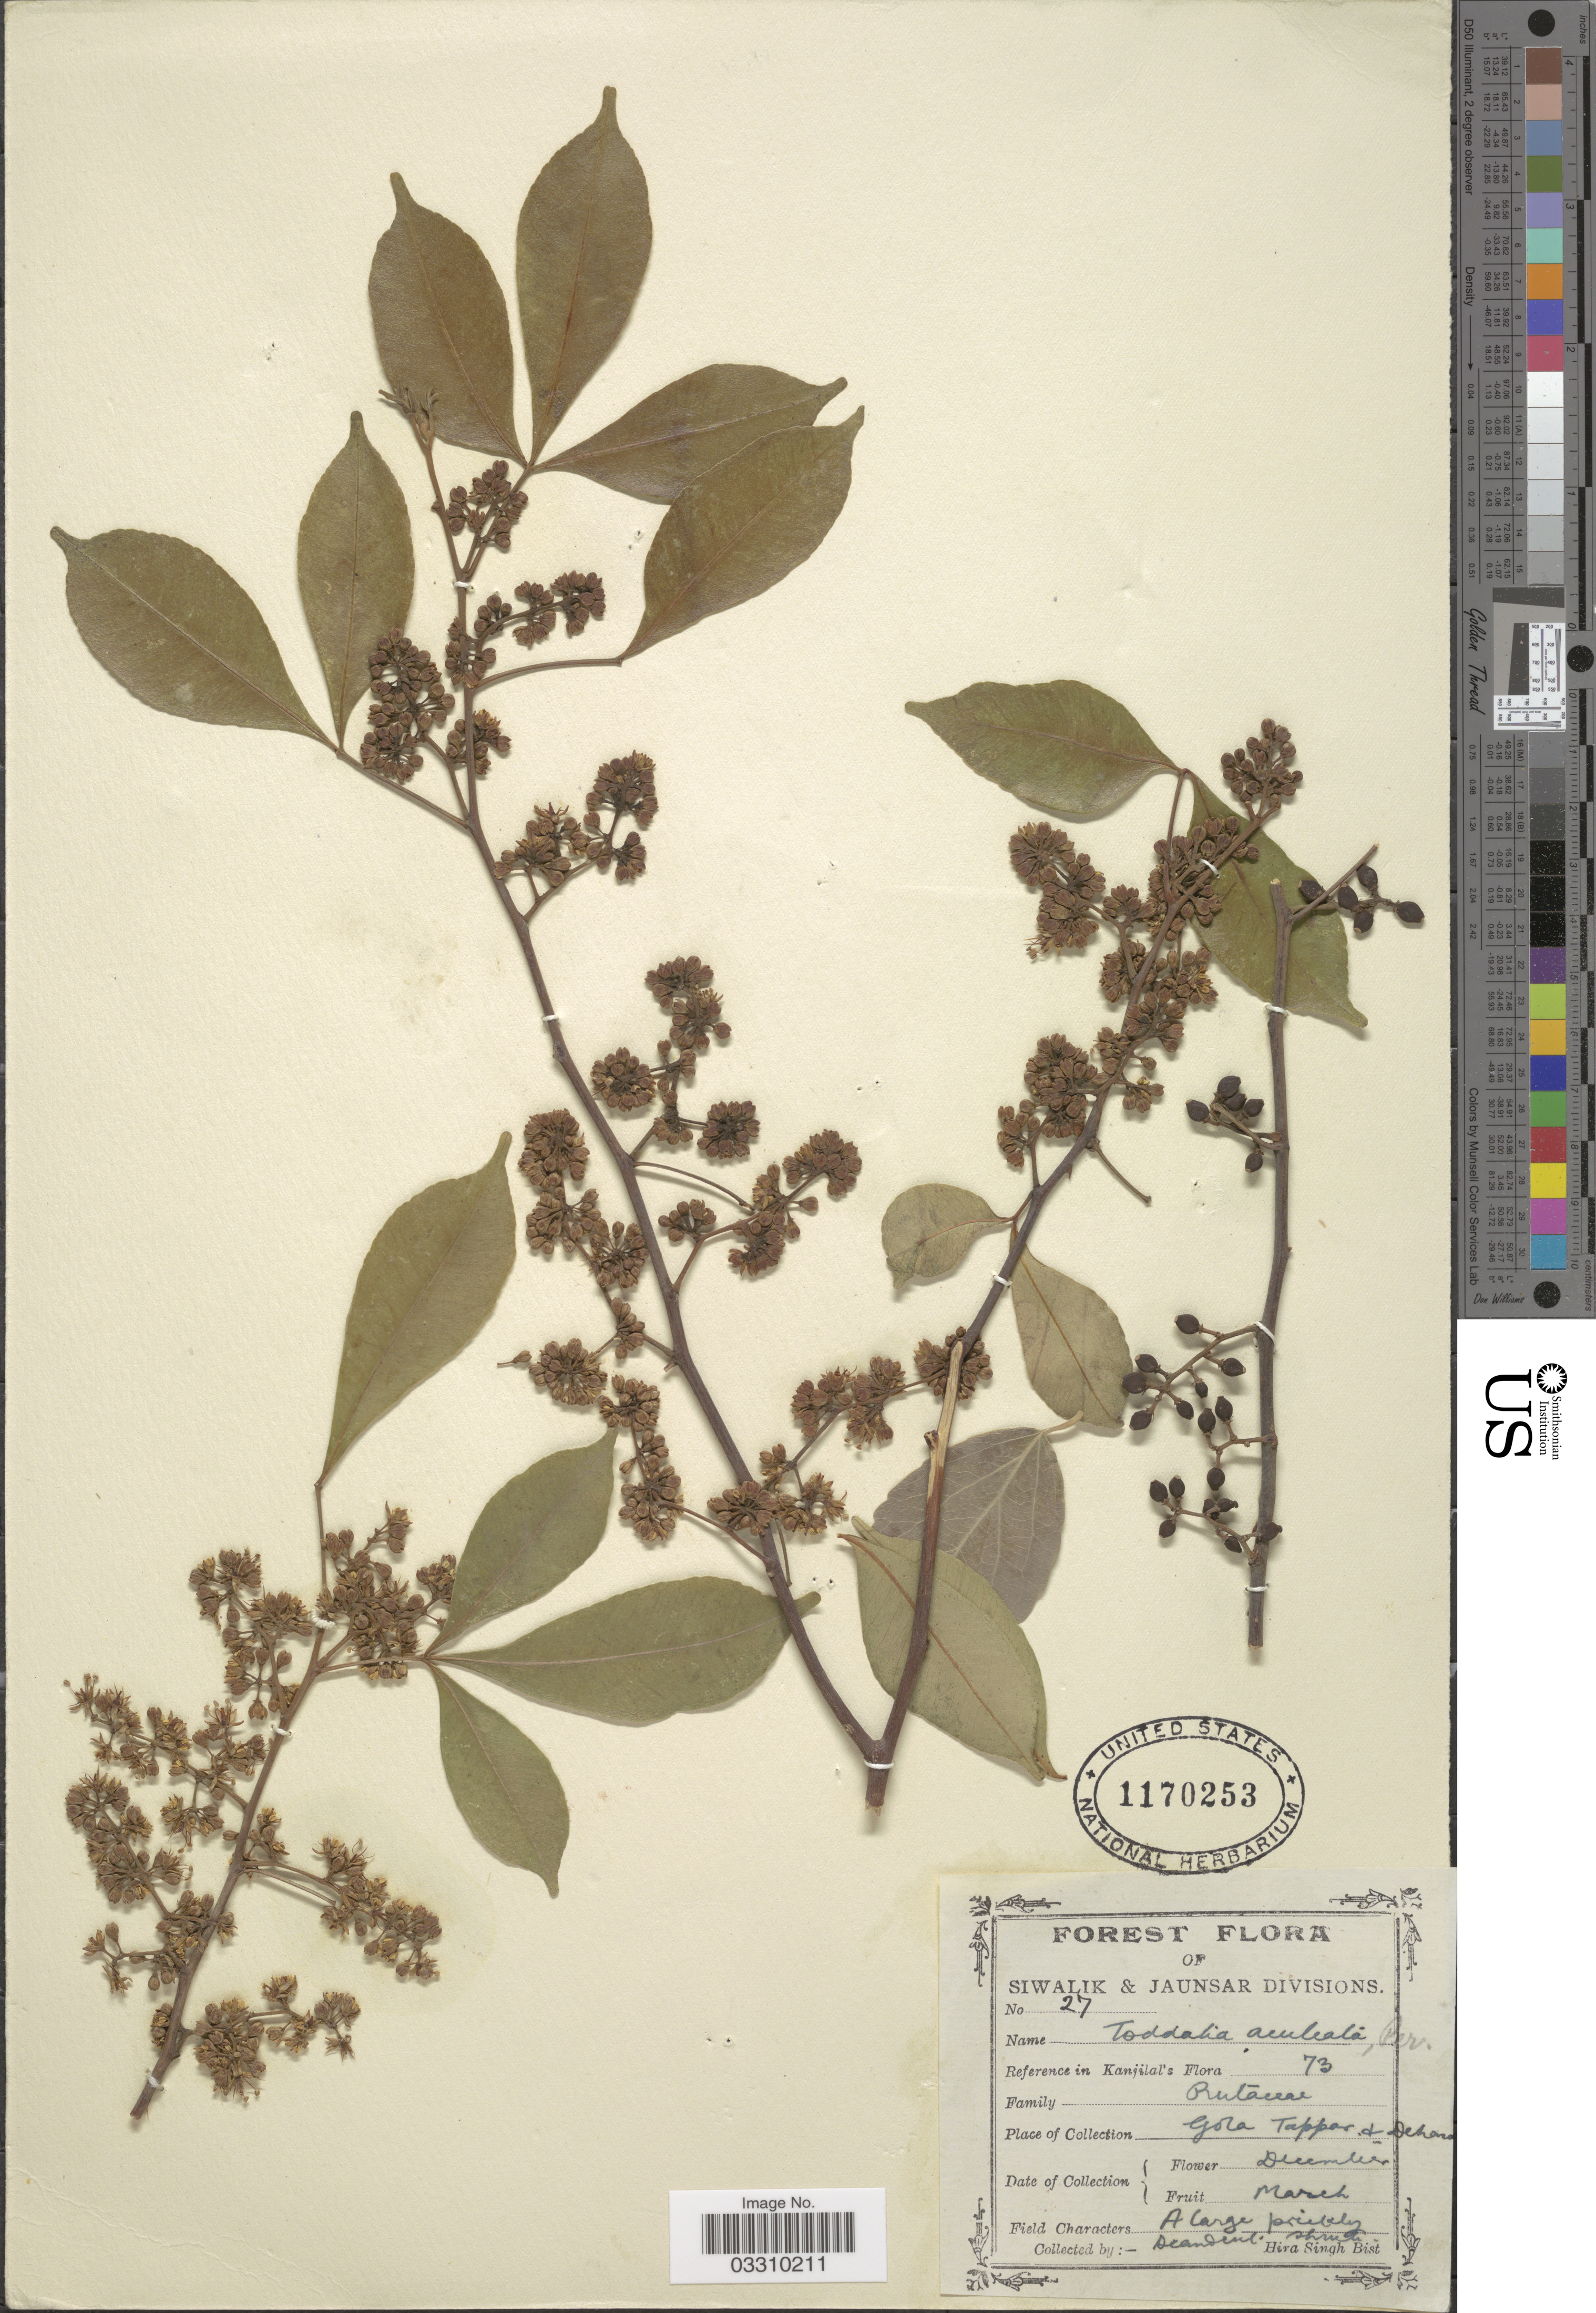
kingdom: Plantae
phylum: Tracheophyta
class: Magnoliopsida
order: Sapindales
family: Rutaceae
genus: Zanthoxylum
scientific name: Zanthoxylum asiaticum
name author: (L.) Appelhans et al.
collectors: H. Bist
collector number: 27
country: India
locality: Siwalik & Jaunsar Divisions. Gola Tapper [interpreted] & Dehara [interpreted].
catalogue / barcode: US 1170253